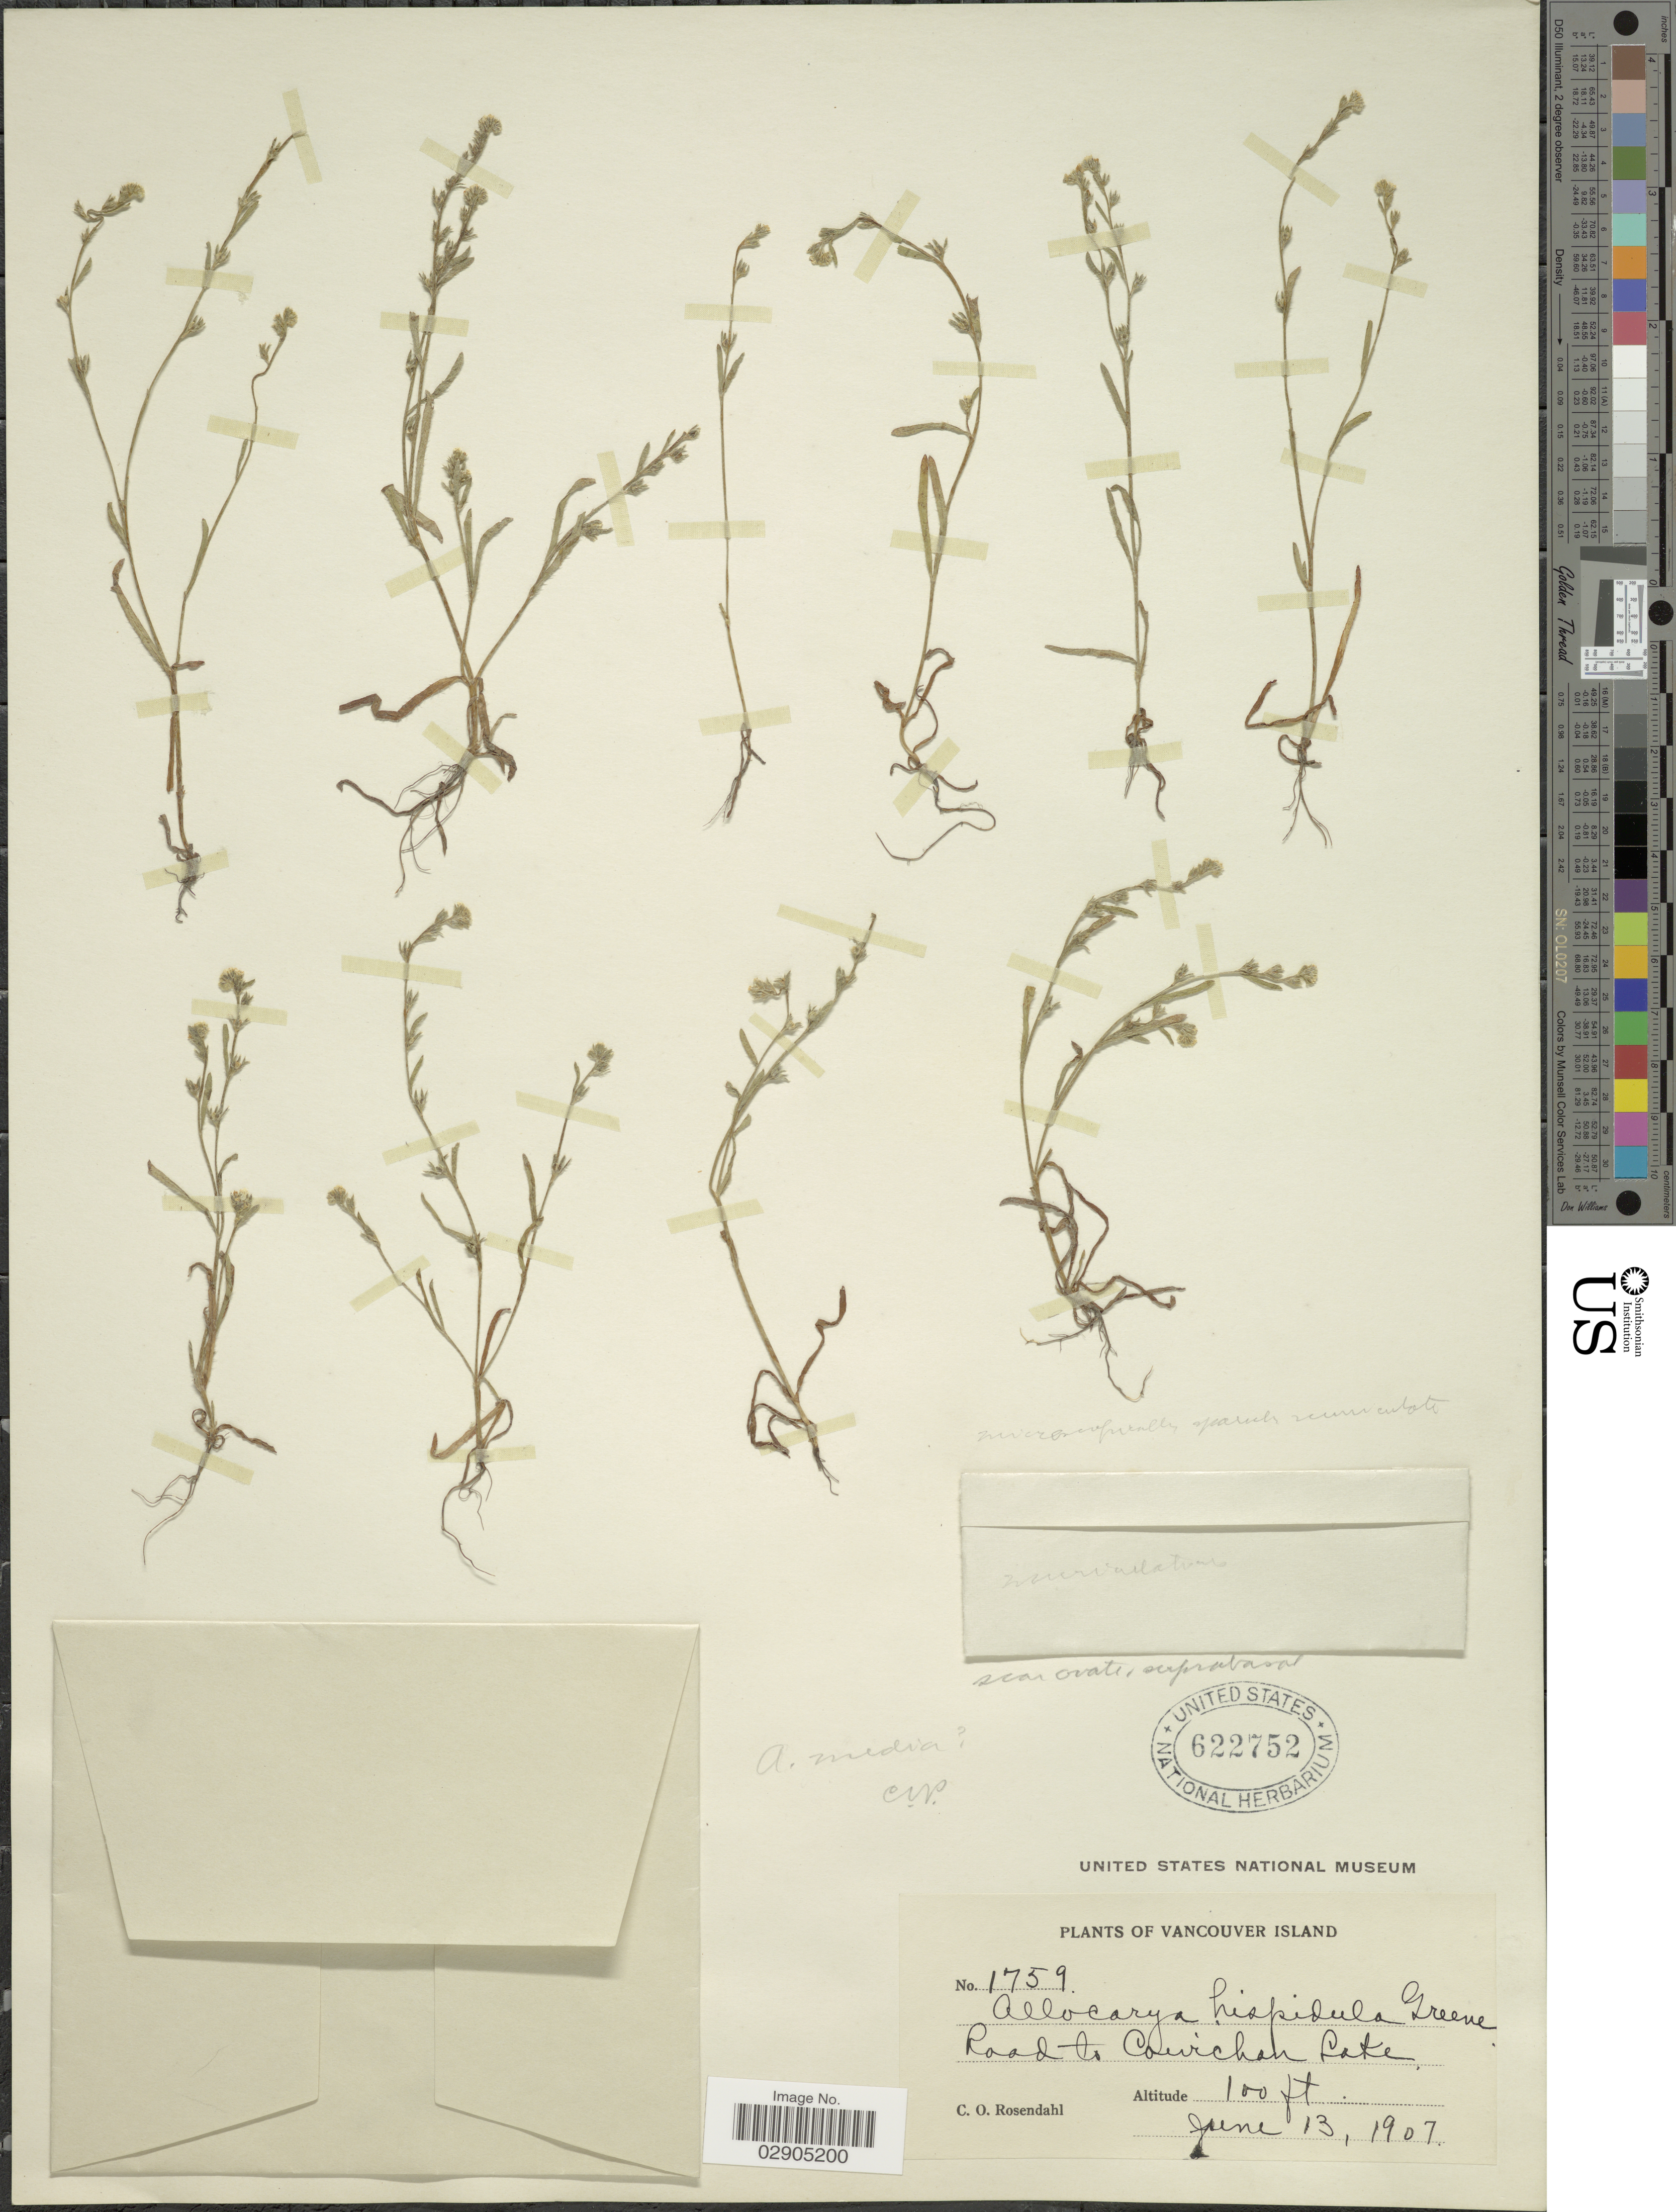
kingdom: Plantae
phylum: Tracheophyta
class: Magnoliopsida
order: Boraginales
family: Boraginaceae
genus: Allocarya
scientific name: Allocarya media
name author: Piper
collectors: C. O. Rosendahl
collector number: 1759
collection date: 1907-06-13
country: Canada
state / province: British Columbia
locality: Vancouver Island. Road to Cowichan Lake.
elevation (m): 30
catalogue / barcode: US 622752